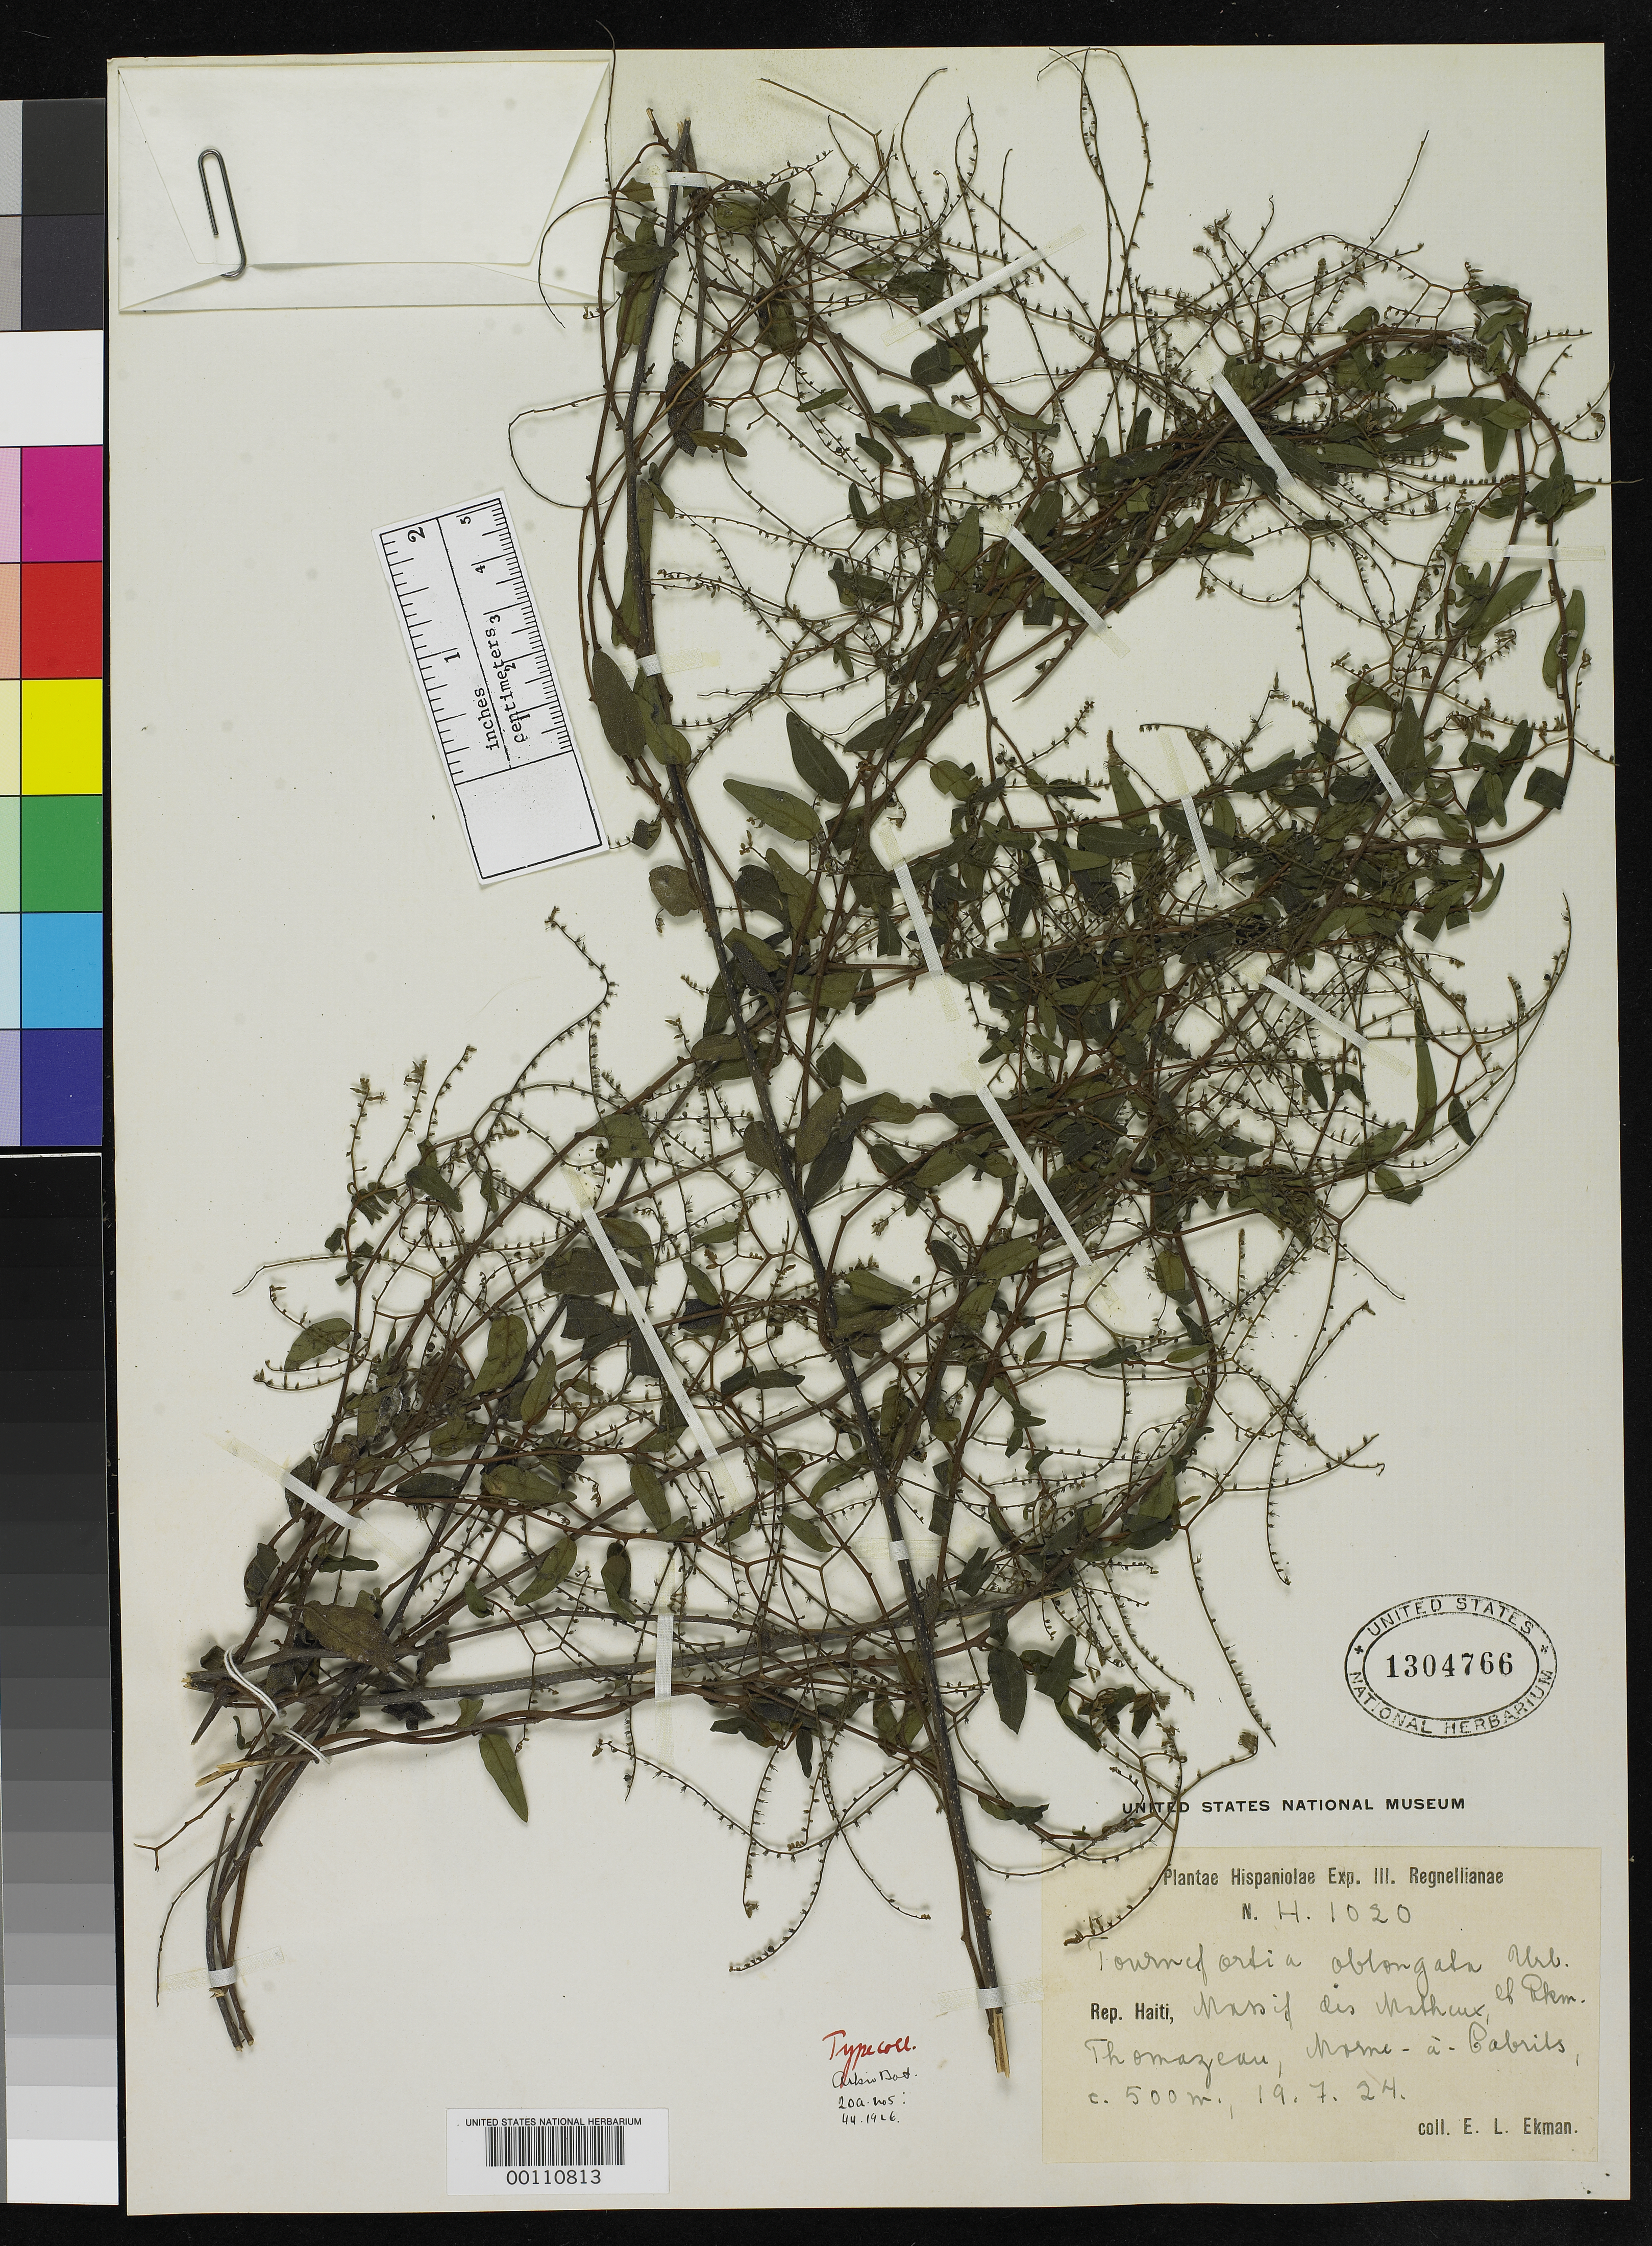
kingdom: Plantae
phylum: Tracheophyta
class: Magnoliopsida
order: Boraginales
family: Heliotropiaceae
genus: Tournefortia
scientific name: Tournefortia oblongata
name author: Urb. & Ekman in Urb.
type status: Isotype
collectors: E. L. Ekman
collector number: H 1020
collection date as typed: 19 Jul 1924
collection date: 1924-07-19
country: Haiti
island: Hispaniola Island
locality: Massif des Matheux, "Montagnes du Tron D'eau, Morne a Cabrits prope Bois D'orme".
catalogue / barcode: US 1304766